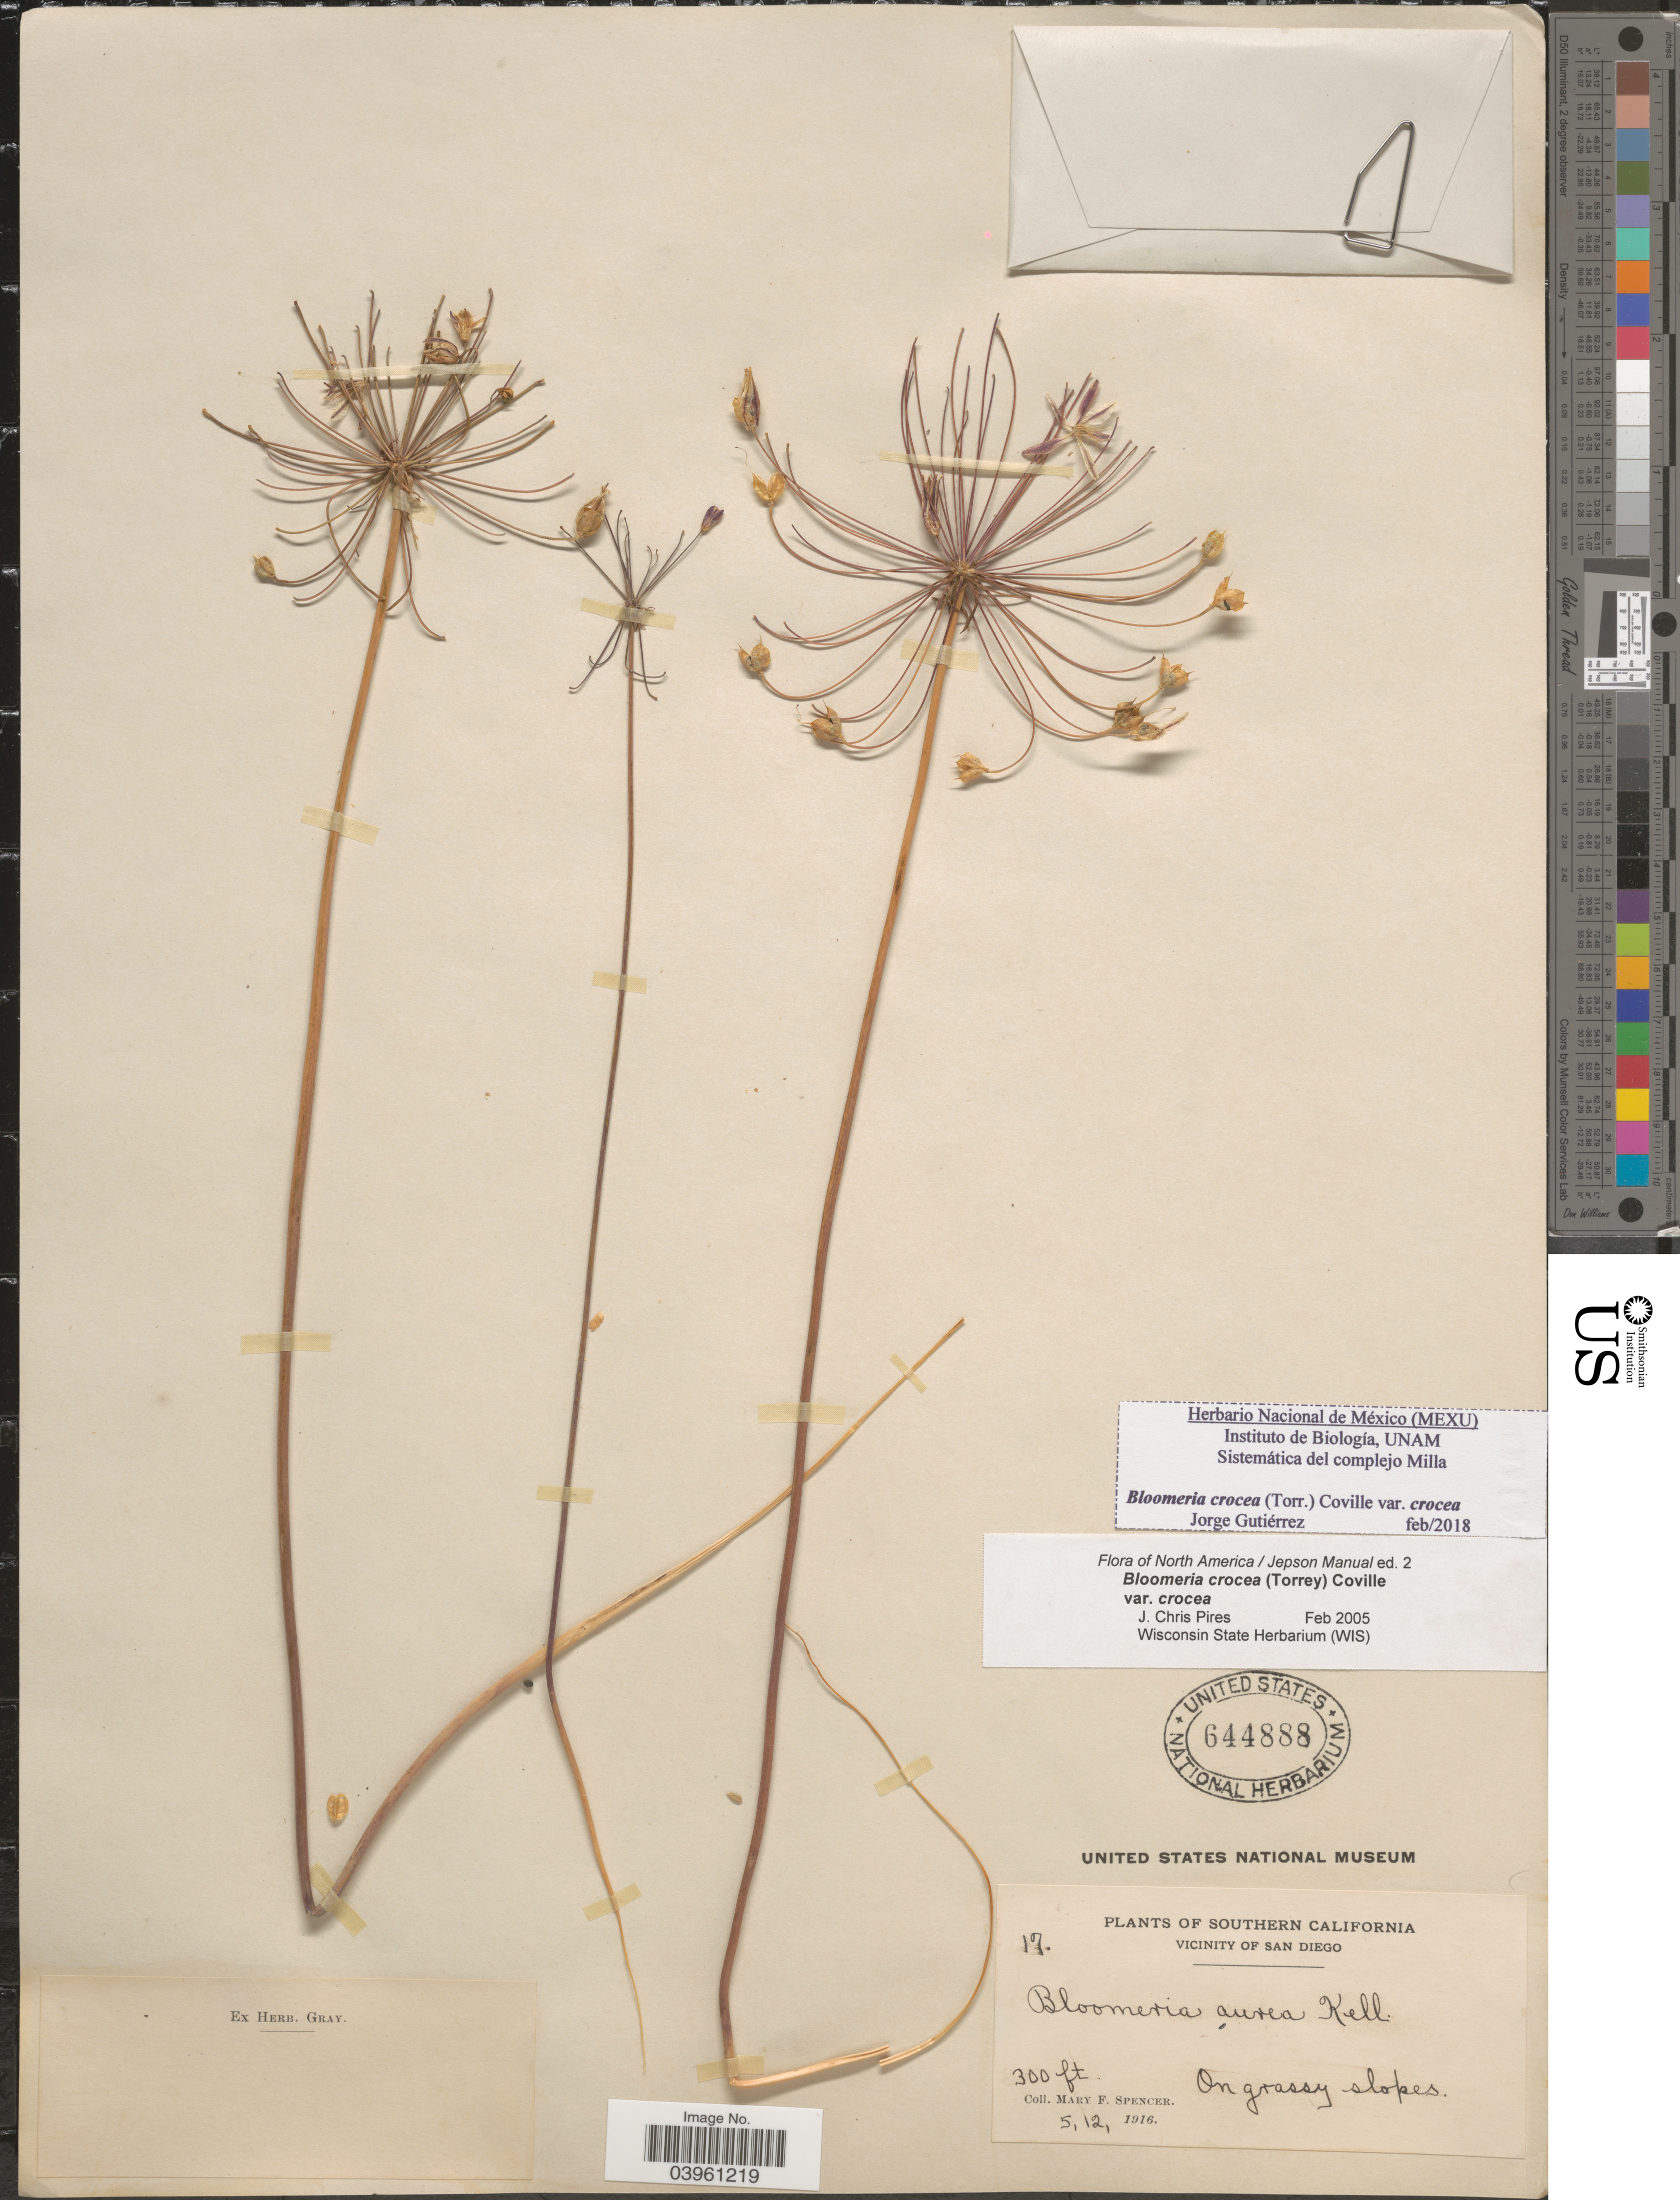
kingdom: Plantae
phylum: Tracheophyta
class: Liliopsida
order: Asparagales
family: Asparagaceae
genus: Bloomeria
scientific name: Bloomeria crocea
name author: (Torr.) Coville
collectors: M. Spencer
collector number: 17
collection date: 1916-05-12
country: United States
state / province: California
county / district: San Diego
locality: Southern California. Vicinity of San Diego.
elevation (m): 91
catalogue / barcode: US 644888